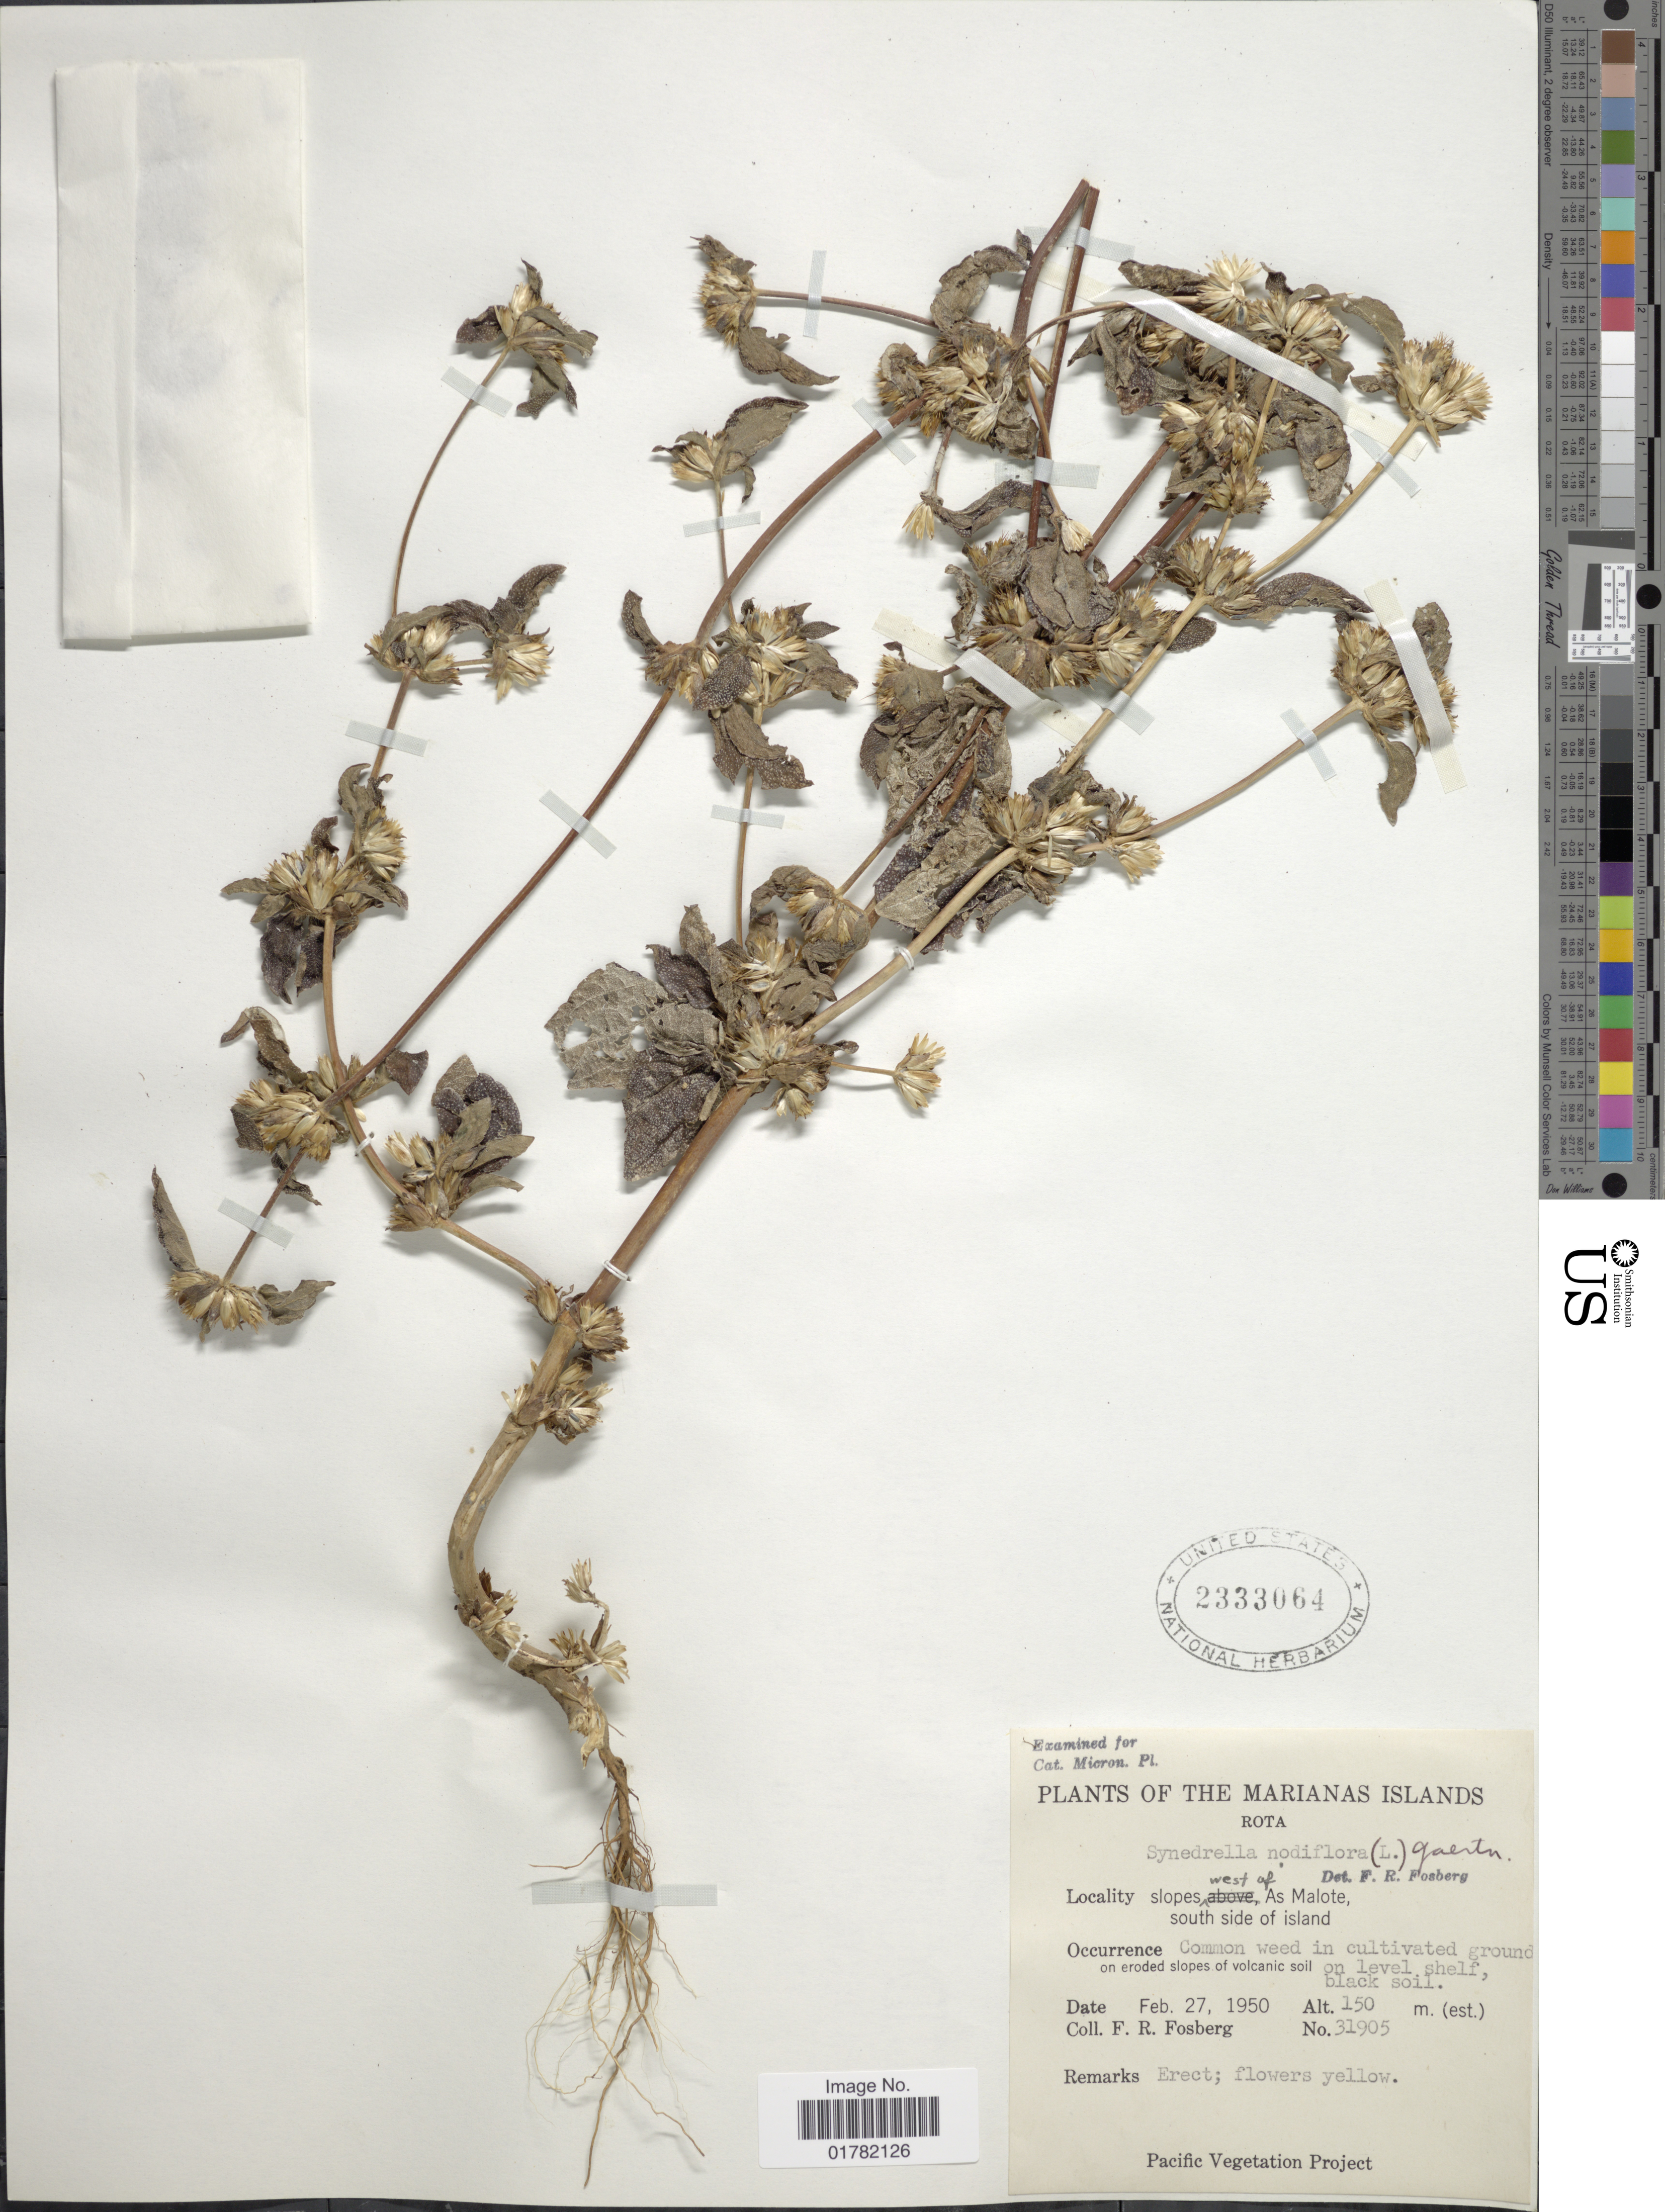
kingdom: Plantae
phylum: Tracheophyta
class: Magnoliopsida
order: Asterales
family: Asteraceae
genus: Synedrella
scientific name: Synedrella nodiflora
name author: (L.) Gaertn.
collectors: F. R. Fosberg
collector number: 31905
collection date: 1950-02-27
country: Northern Mariana Islands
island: Rota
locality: Rota, slopes west of As Malote, south side of island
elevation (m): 150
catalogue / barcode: US 2333064